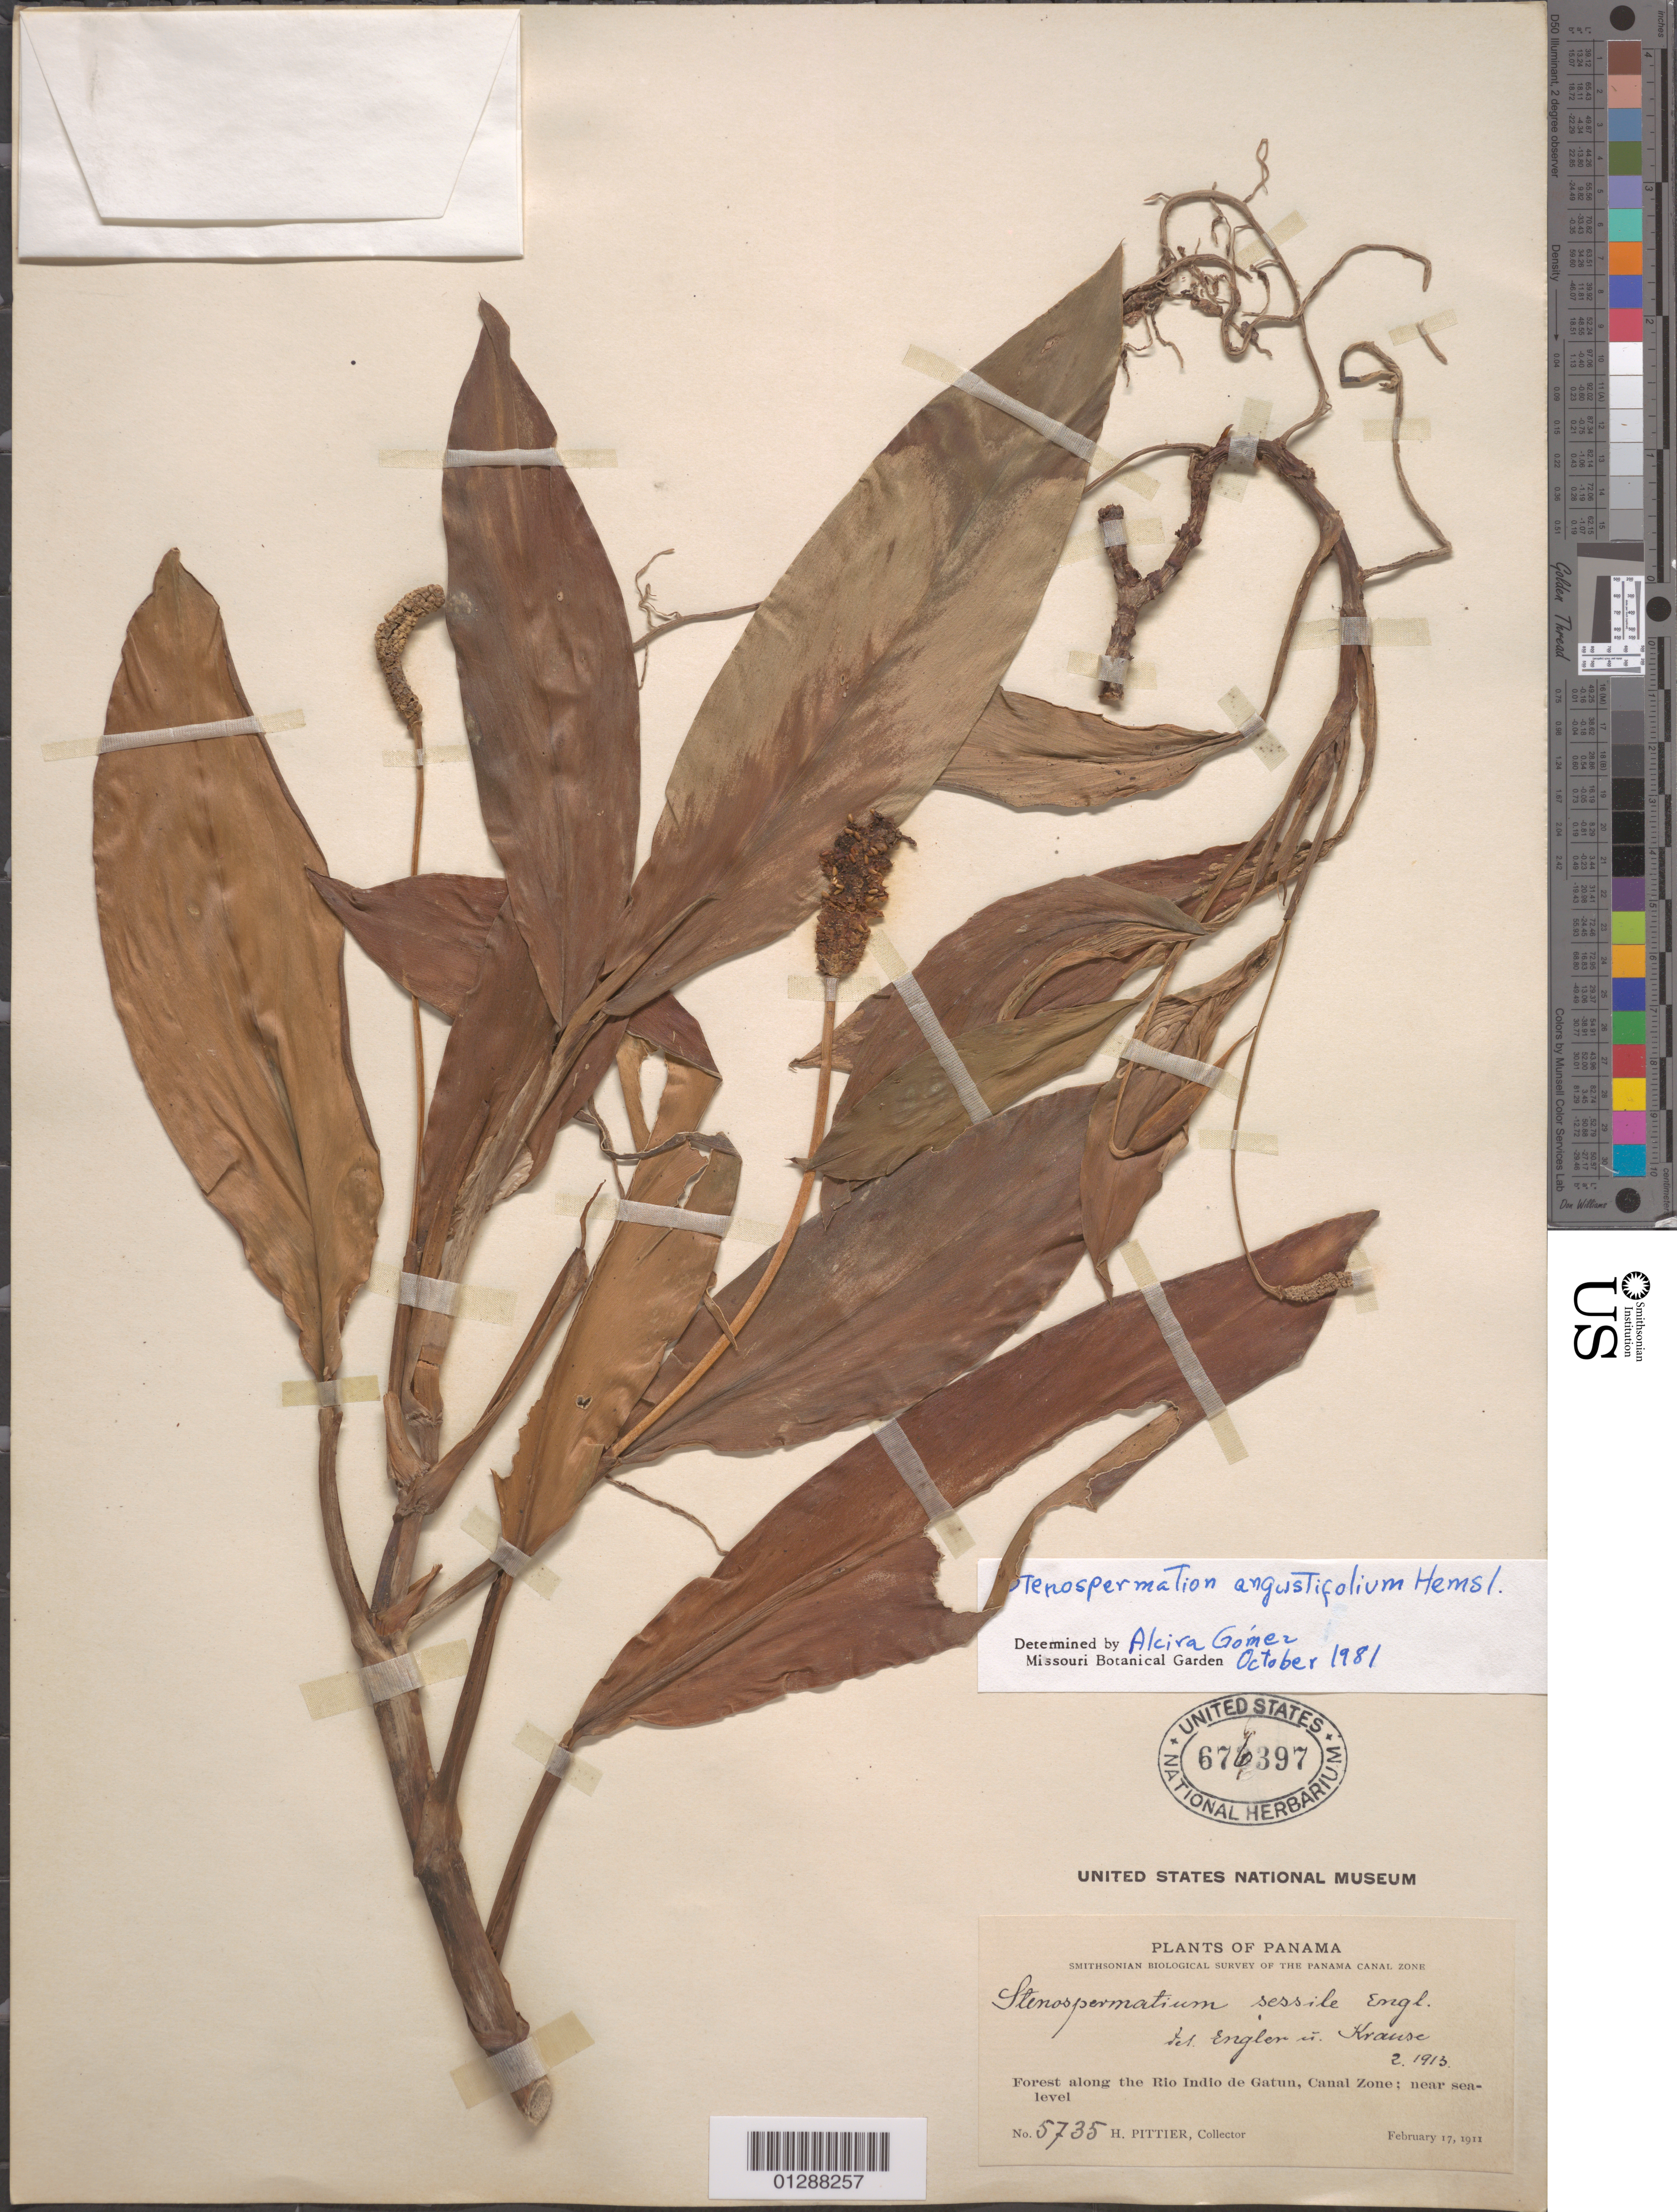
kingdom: Plantae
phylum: Tracheophyta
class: Liliopsida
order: Alismatales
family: Araceae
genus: Stenospermation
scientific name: Stenospermation angustifolium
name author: Hemsl.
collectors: H. F. Pittier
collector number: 5735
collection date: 1911-02-17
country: Panama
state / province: Colón / Panamá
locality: Forest along the Rio Indio de Gatun, Canal Zone.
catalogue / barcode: US 676397